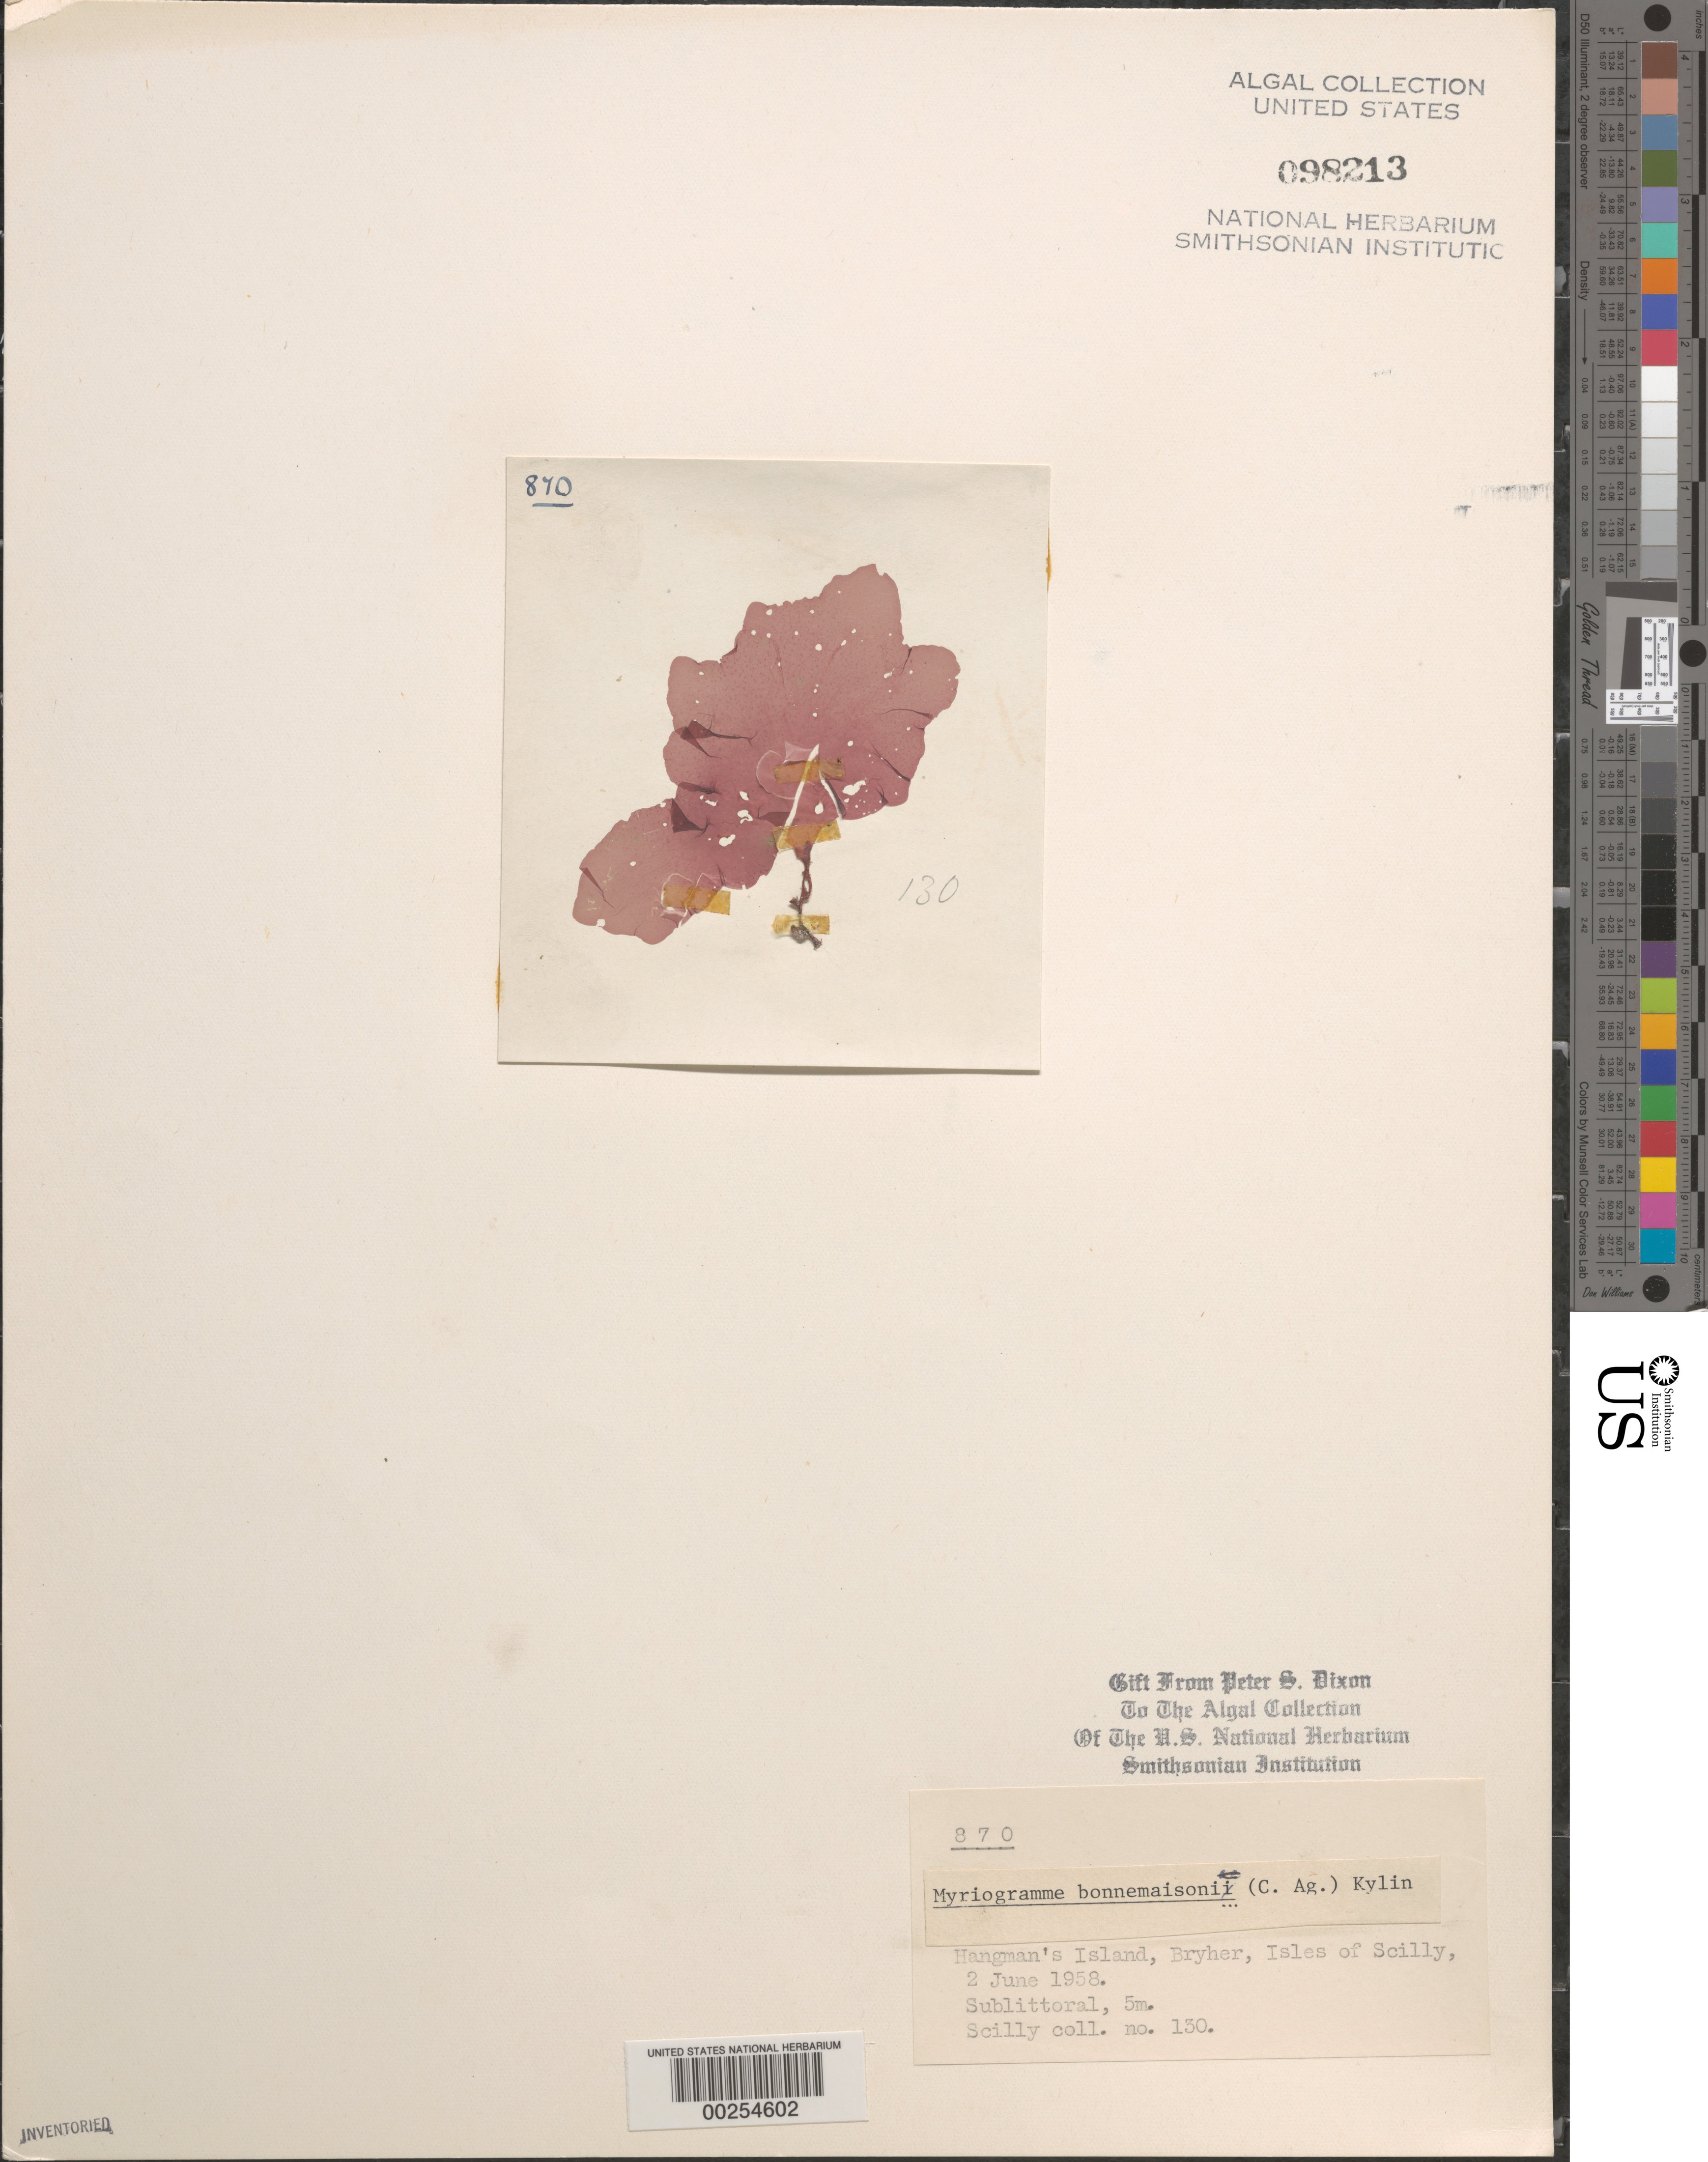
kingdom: Plantae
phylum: Rhodophyta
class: Florideophyceae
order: Ceramiales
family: Delesseriaceae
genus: Haraldiophyllum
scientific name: Haraldiophyllum bonnemaisonii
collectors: P. S. Dixon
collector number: PSD 870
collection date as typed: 02 Jun 1958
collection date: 1958-06-02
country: United Kingdom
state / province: England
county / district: Council of the Isles of Scilly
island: Bryher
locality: Hangman's Island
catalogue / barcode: US 98213